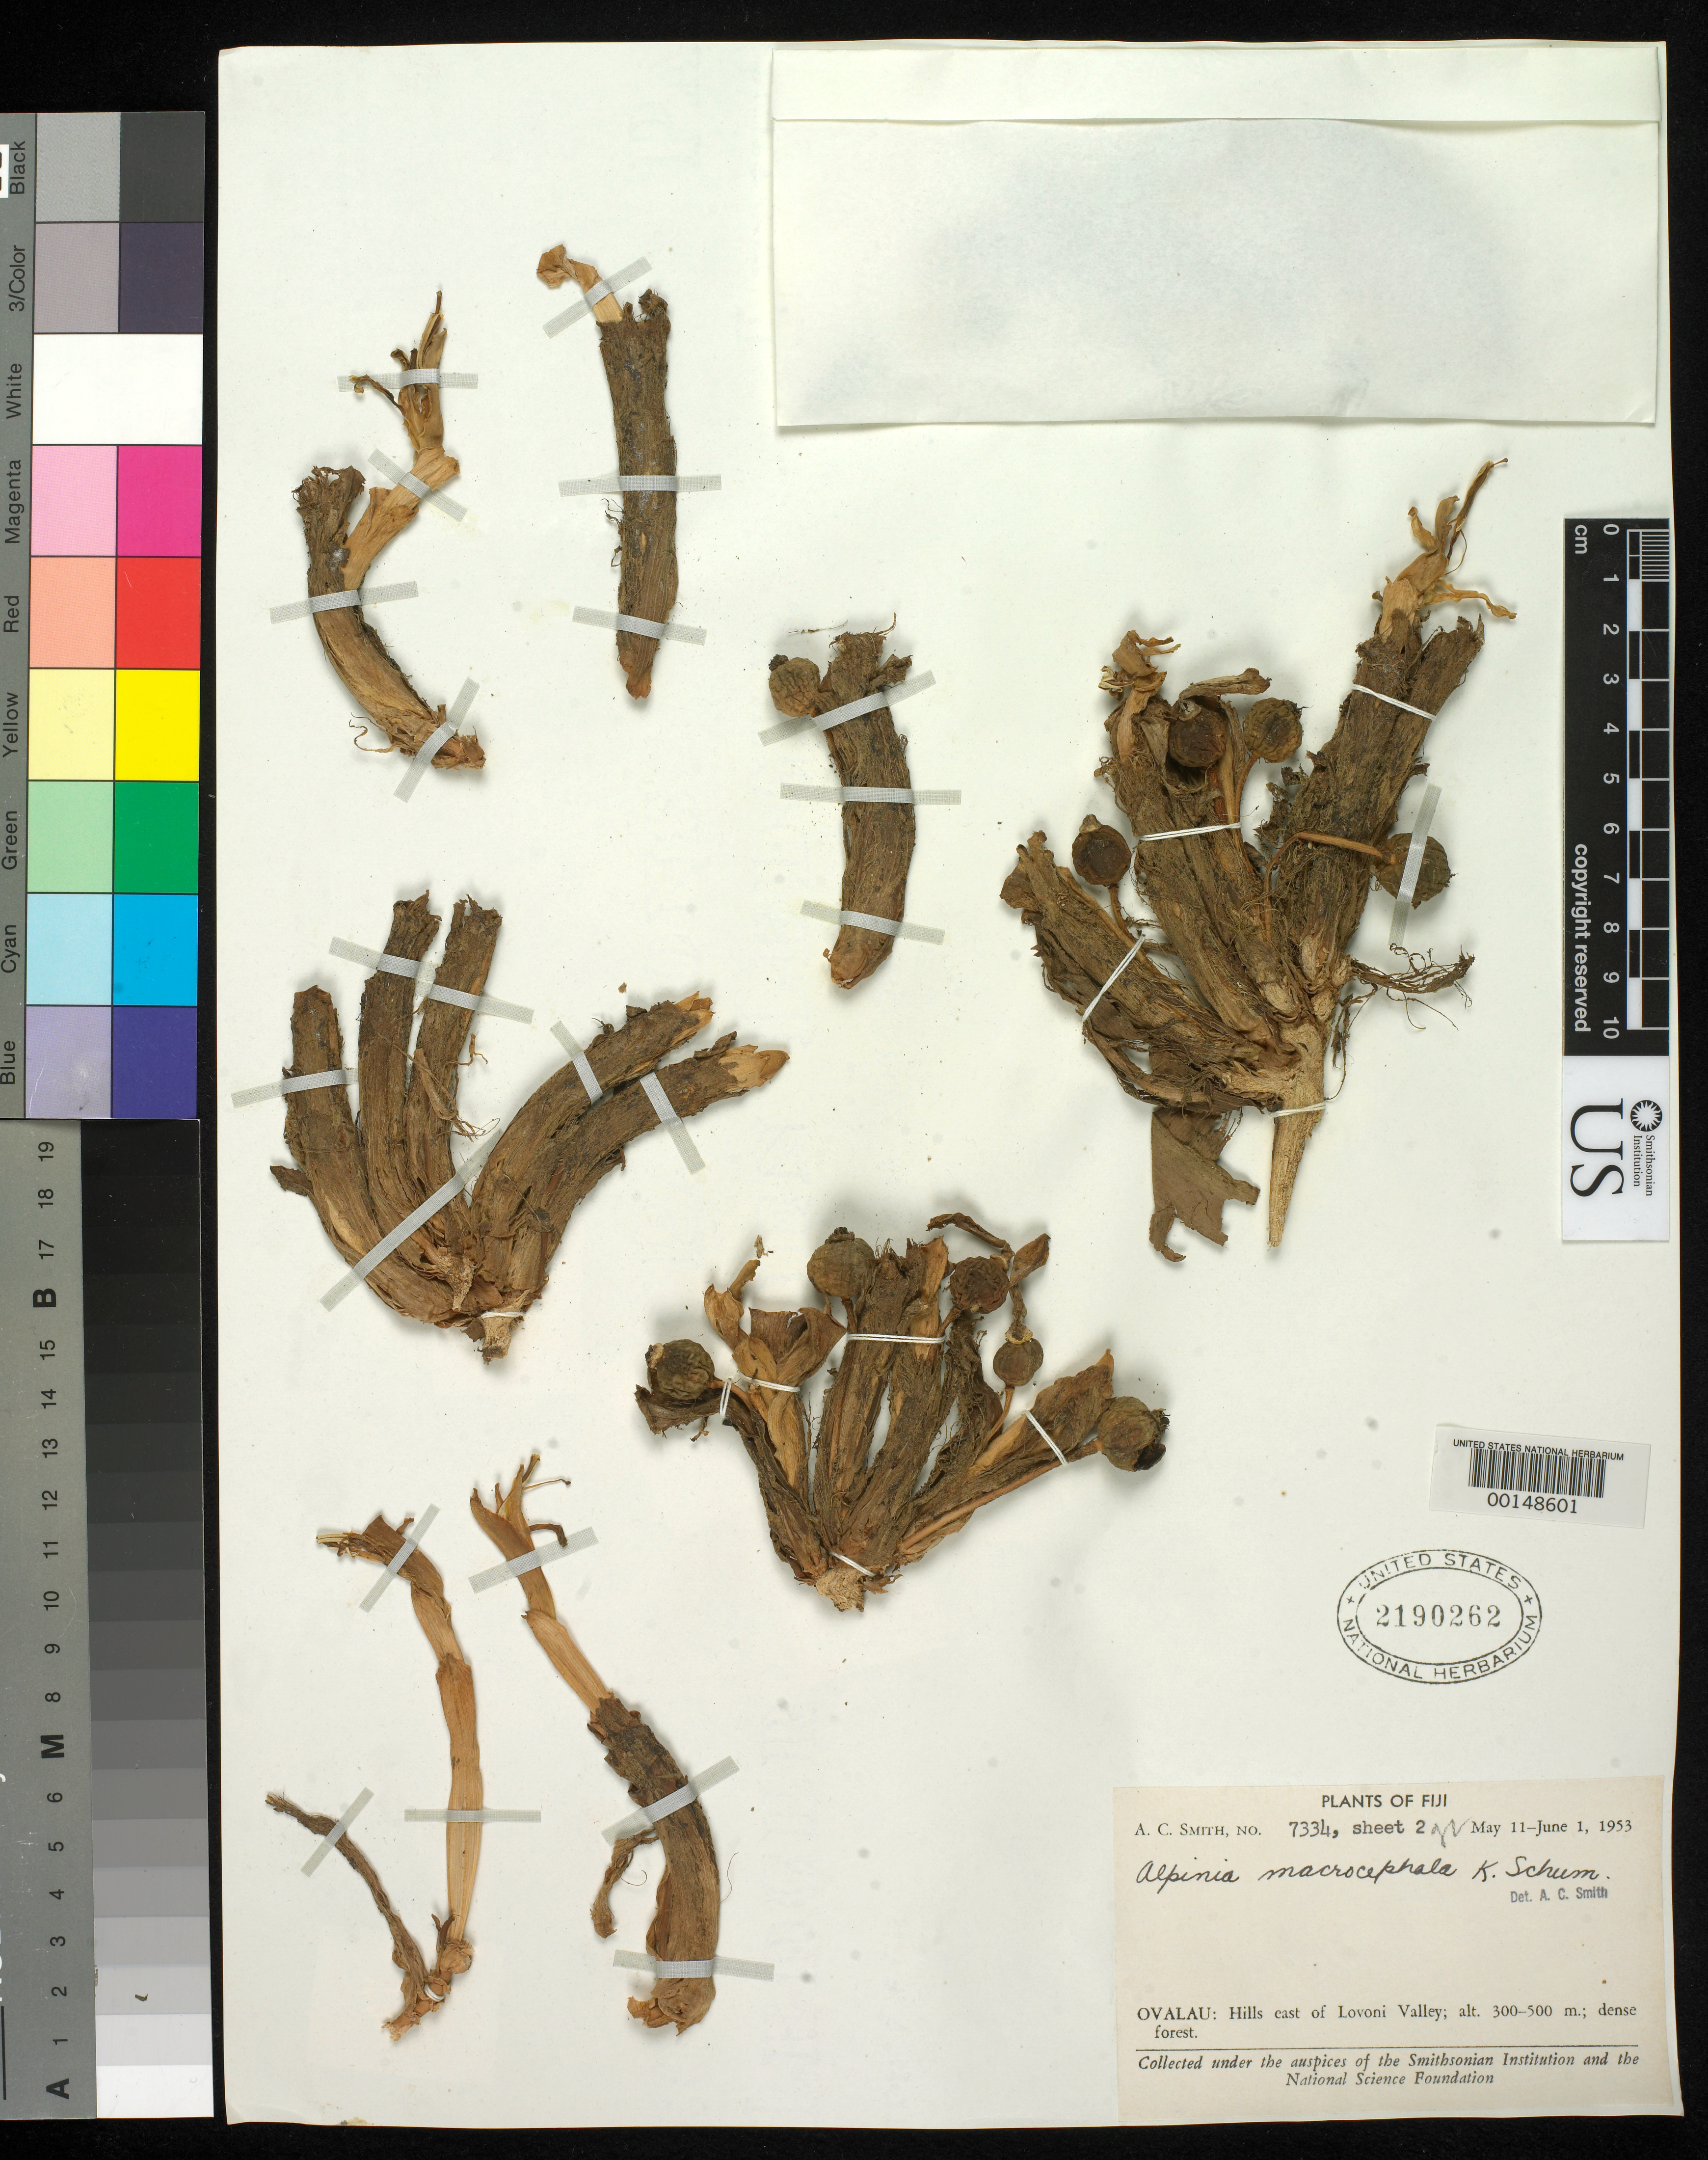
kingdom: Plantae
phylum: Tracheophyta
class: Liliopsida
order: Zingiberales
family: Zingiberaceae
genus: Alpinia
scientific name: Alpinia macrocephala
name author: K. Schum.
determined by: Smith, A. C.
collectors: A. C. Smith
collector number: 7334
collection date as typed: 11 May 1953 to 01 Jun 1953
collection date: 1953-05-11/1953-06-01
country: Fiji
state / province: Eastern Division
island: Ovalau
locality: Ovalau, hills E of Lovoni Valley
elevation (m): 300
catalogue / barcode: US 2190262